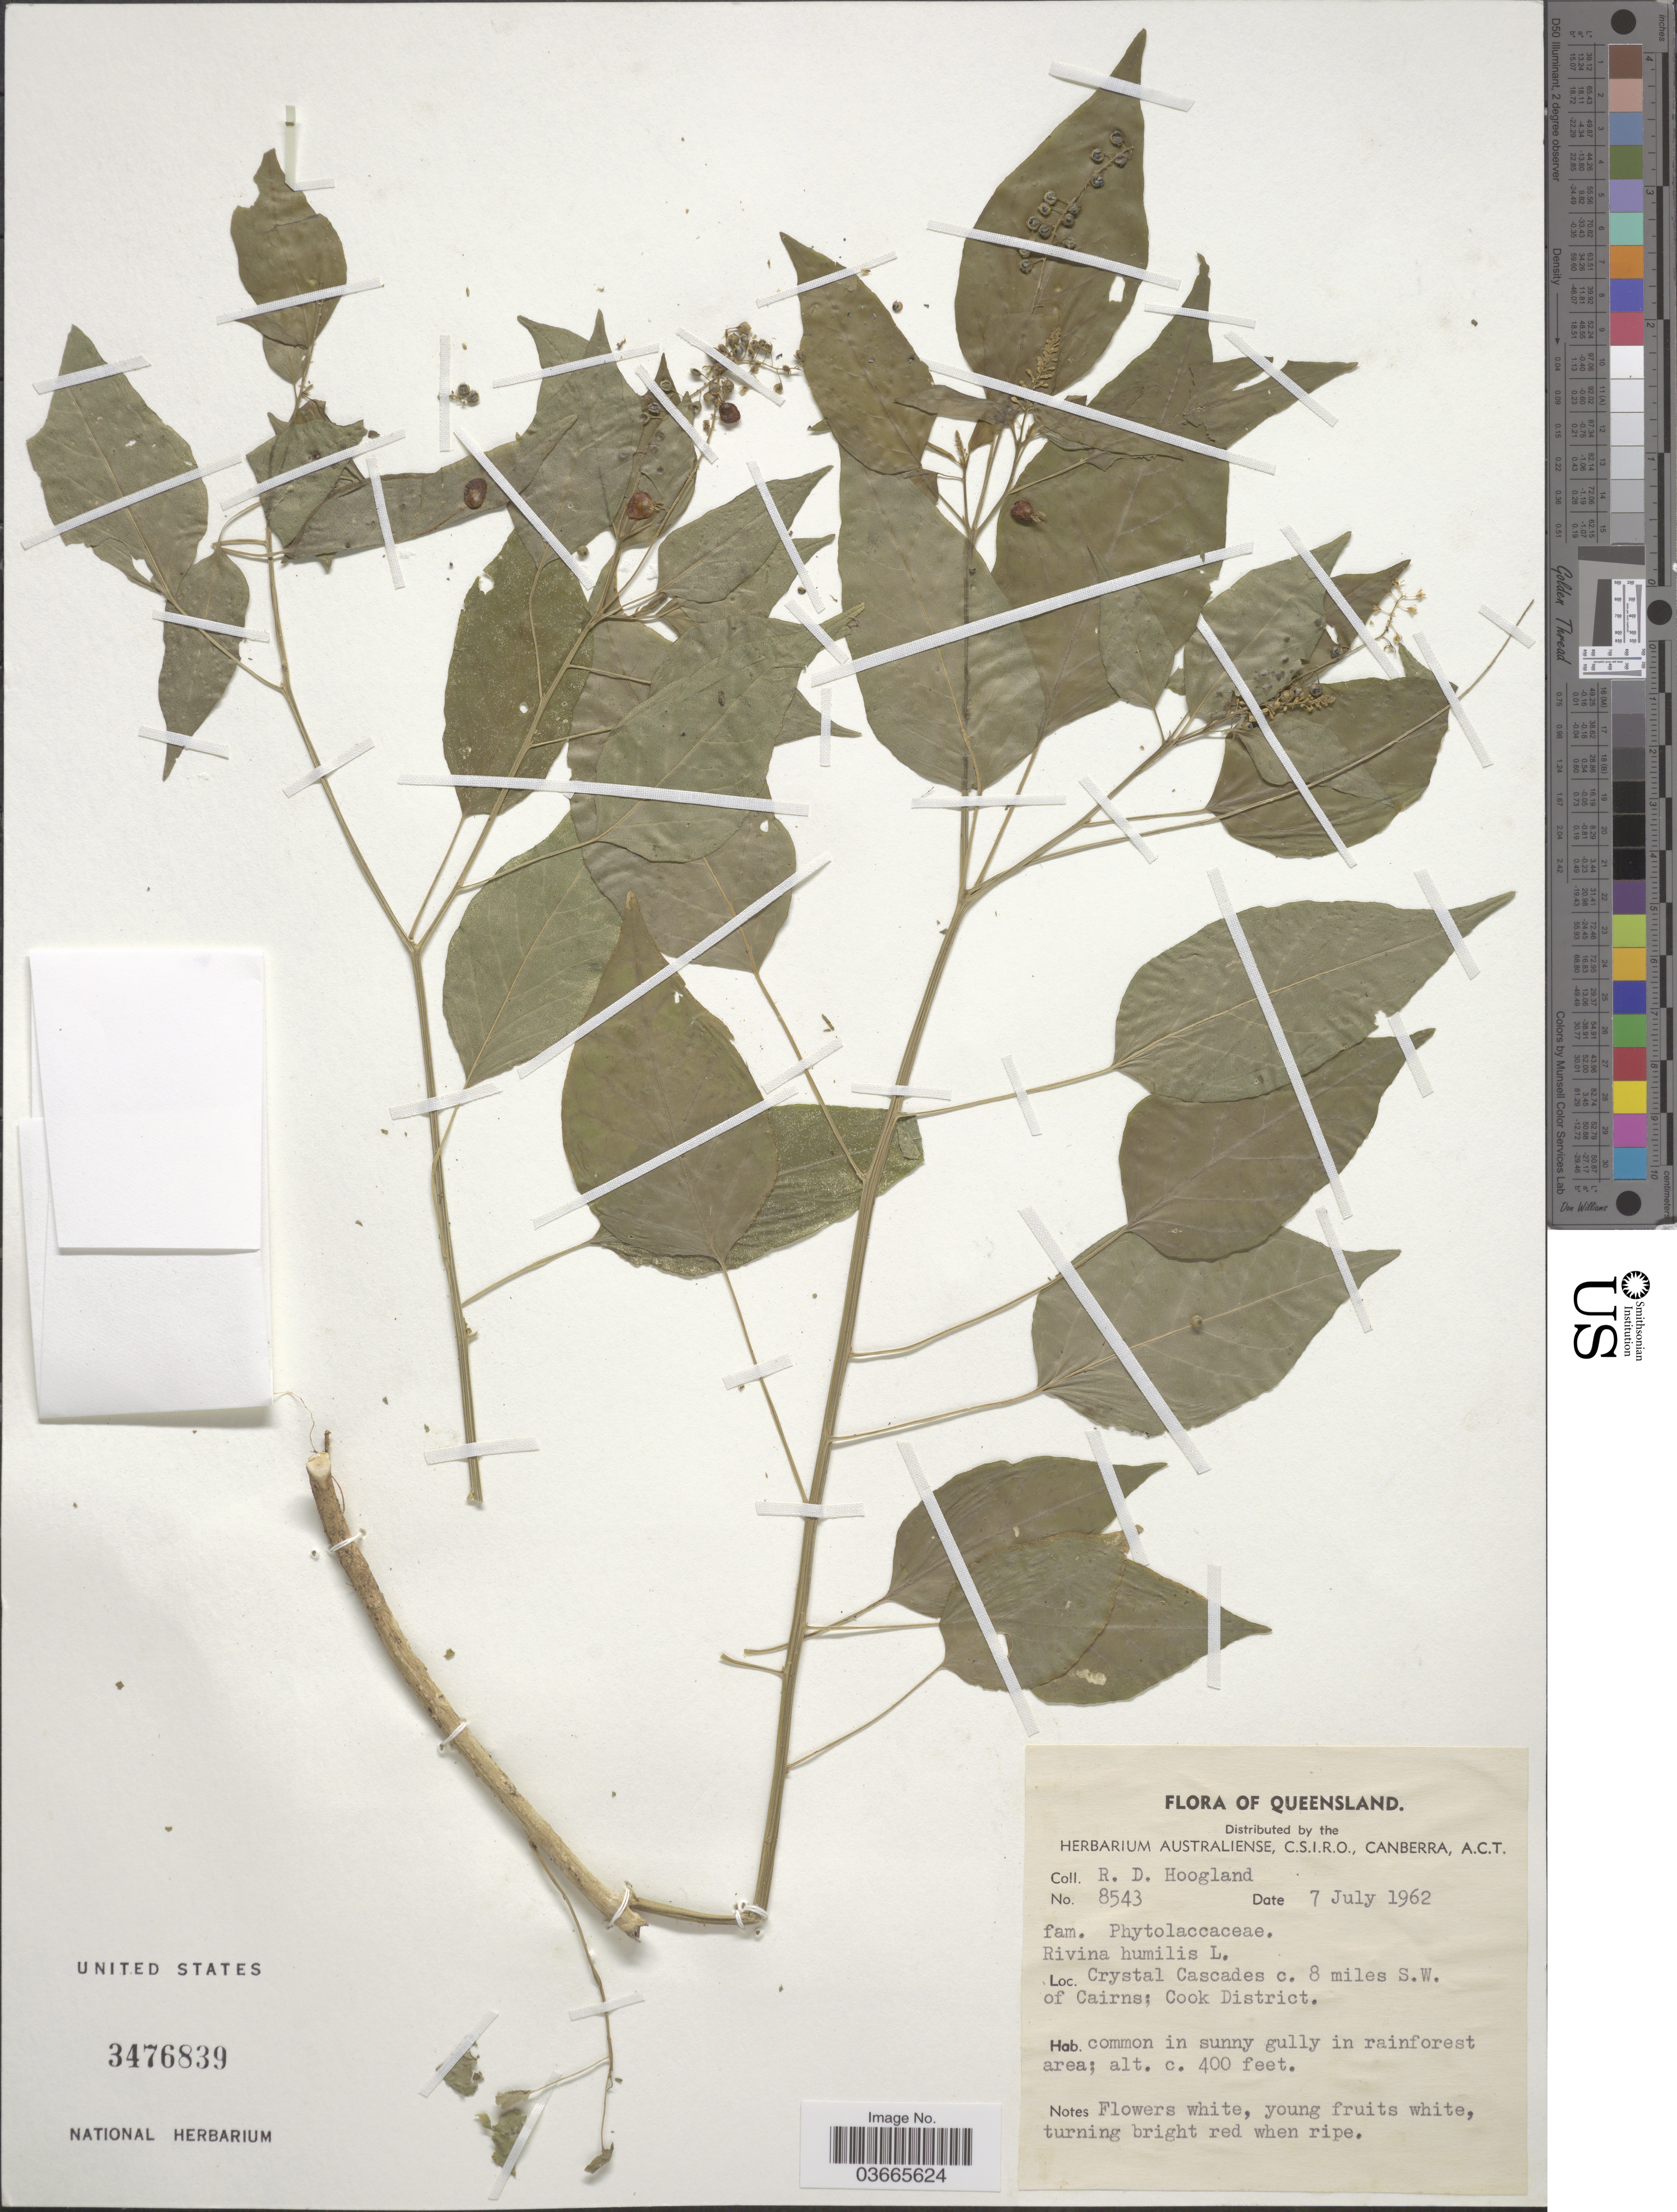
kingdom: Plantae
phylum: Tracheophyta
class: Magnoliopsida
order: Caryophyllales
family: Phytolaccaceae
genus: Rivina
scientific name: Rivina humilis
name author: L.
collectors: R. D. Hoogland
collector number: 8543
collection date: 1962-07-07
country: Australia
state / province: Queensland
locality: Crystal Cascades c. 8 miles S.W. of Cairns; Cook District.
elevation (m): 122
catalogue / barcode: US 3476839